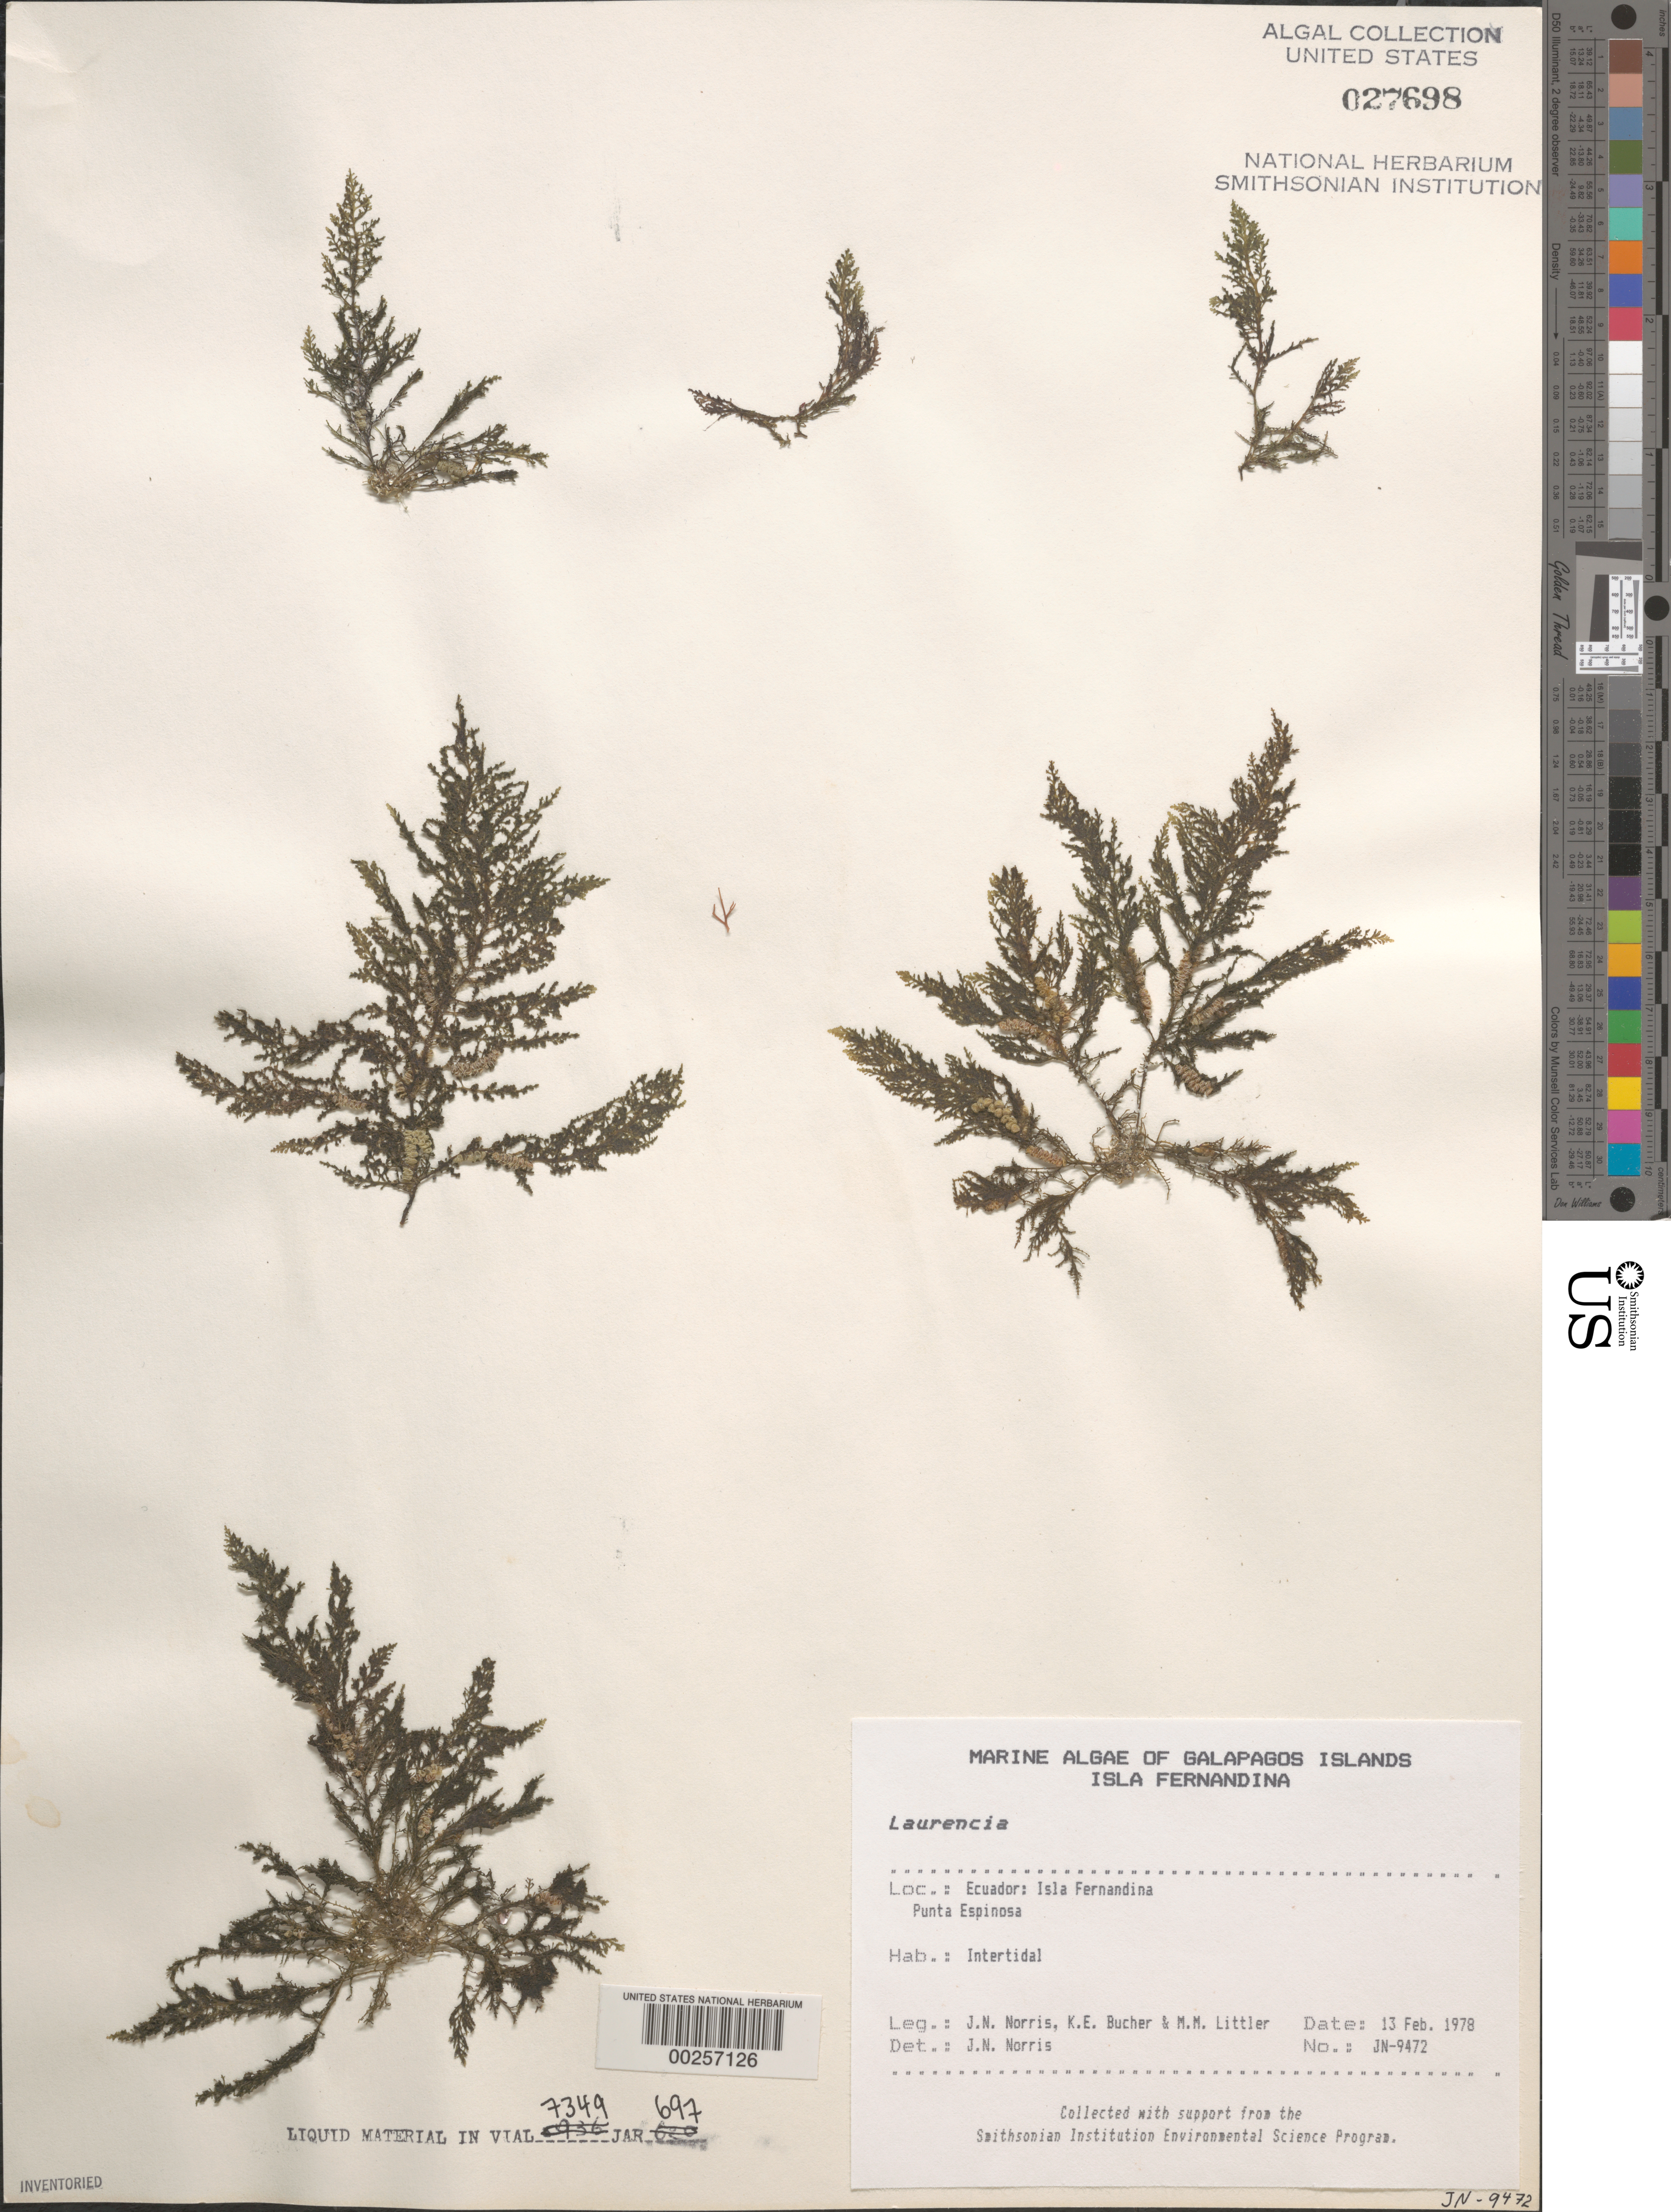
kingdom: Plantae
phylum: Rhodophyta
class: Florideophyceae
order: Ceramiales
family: Rhodomelaceae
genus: Laurencia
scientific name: Laurencia sp.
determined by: Norris, James N.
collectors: J. N. Norris, K. E. Bucher & M. M. Littler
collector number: JN-9472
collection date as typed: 13 Feb 1978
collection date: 1978-02-13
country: Ecuador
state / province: Colón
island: Fernandina [Narborough]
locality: Punta Espinosa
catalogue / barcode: US 27698